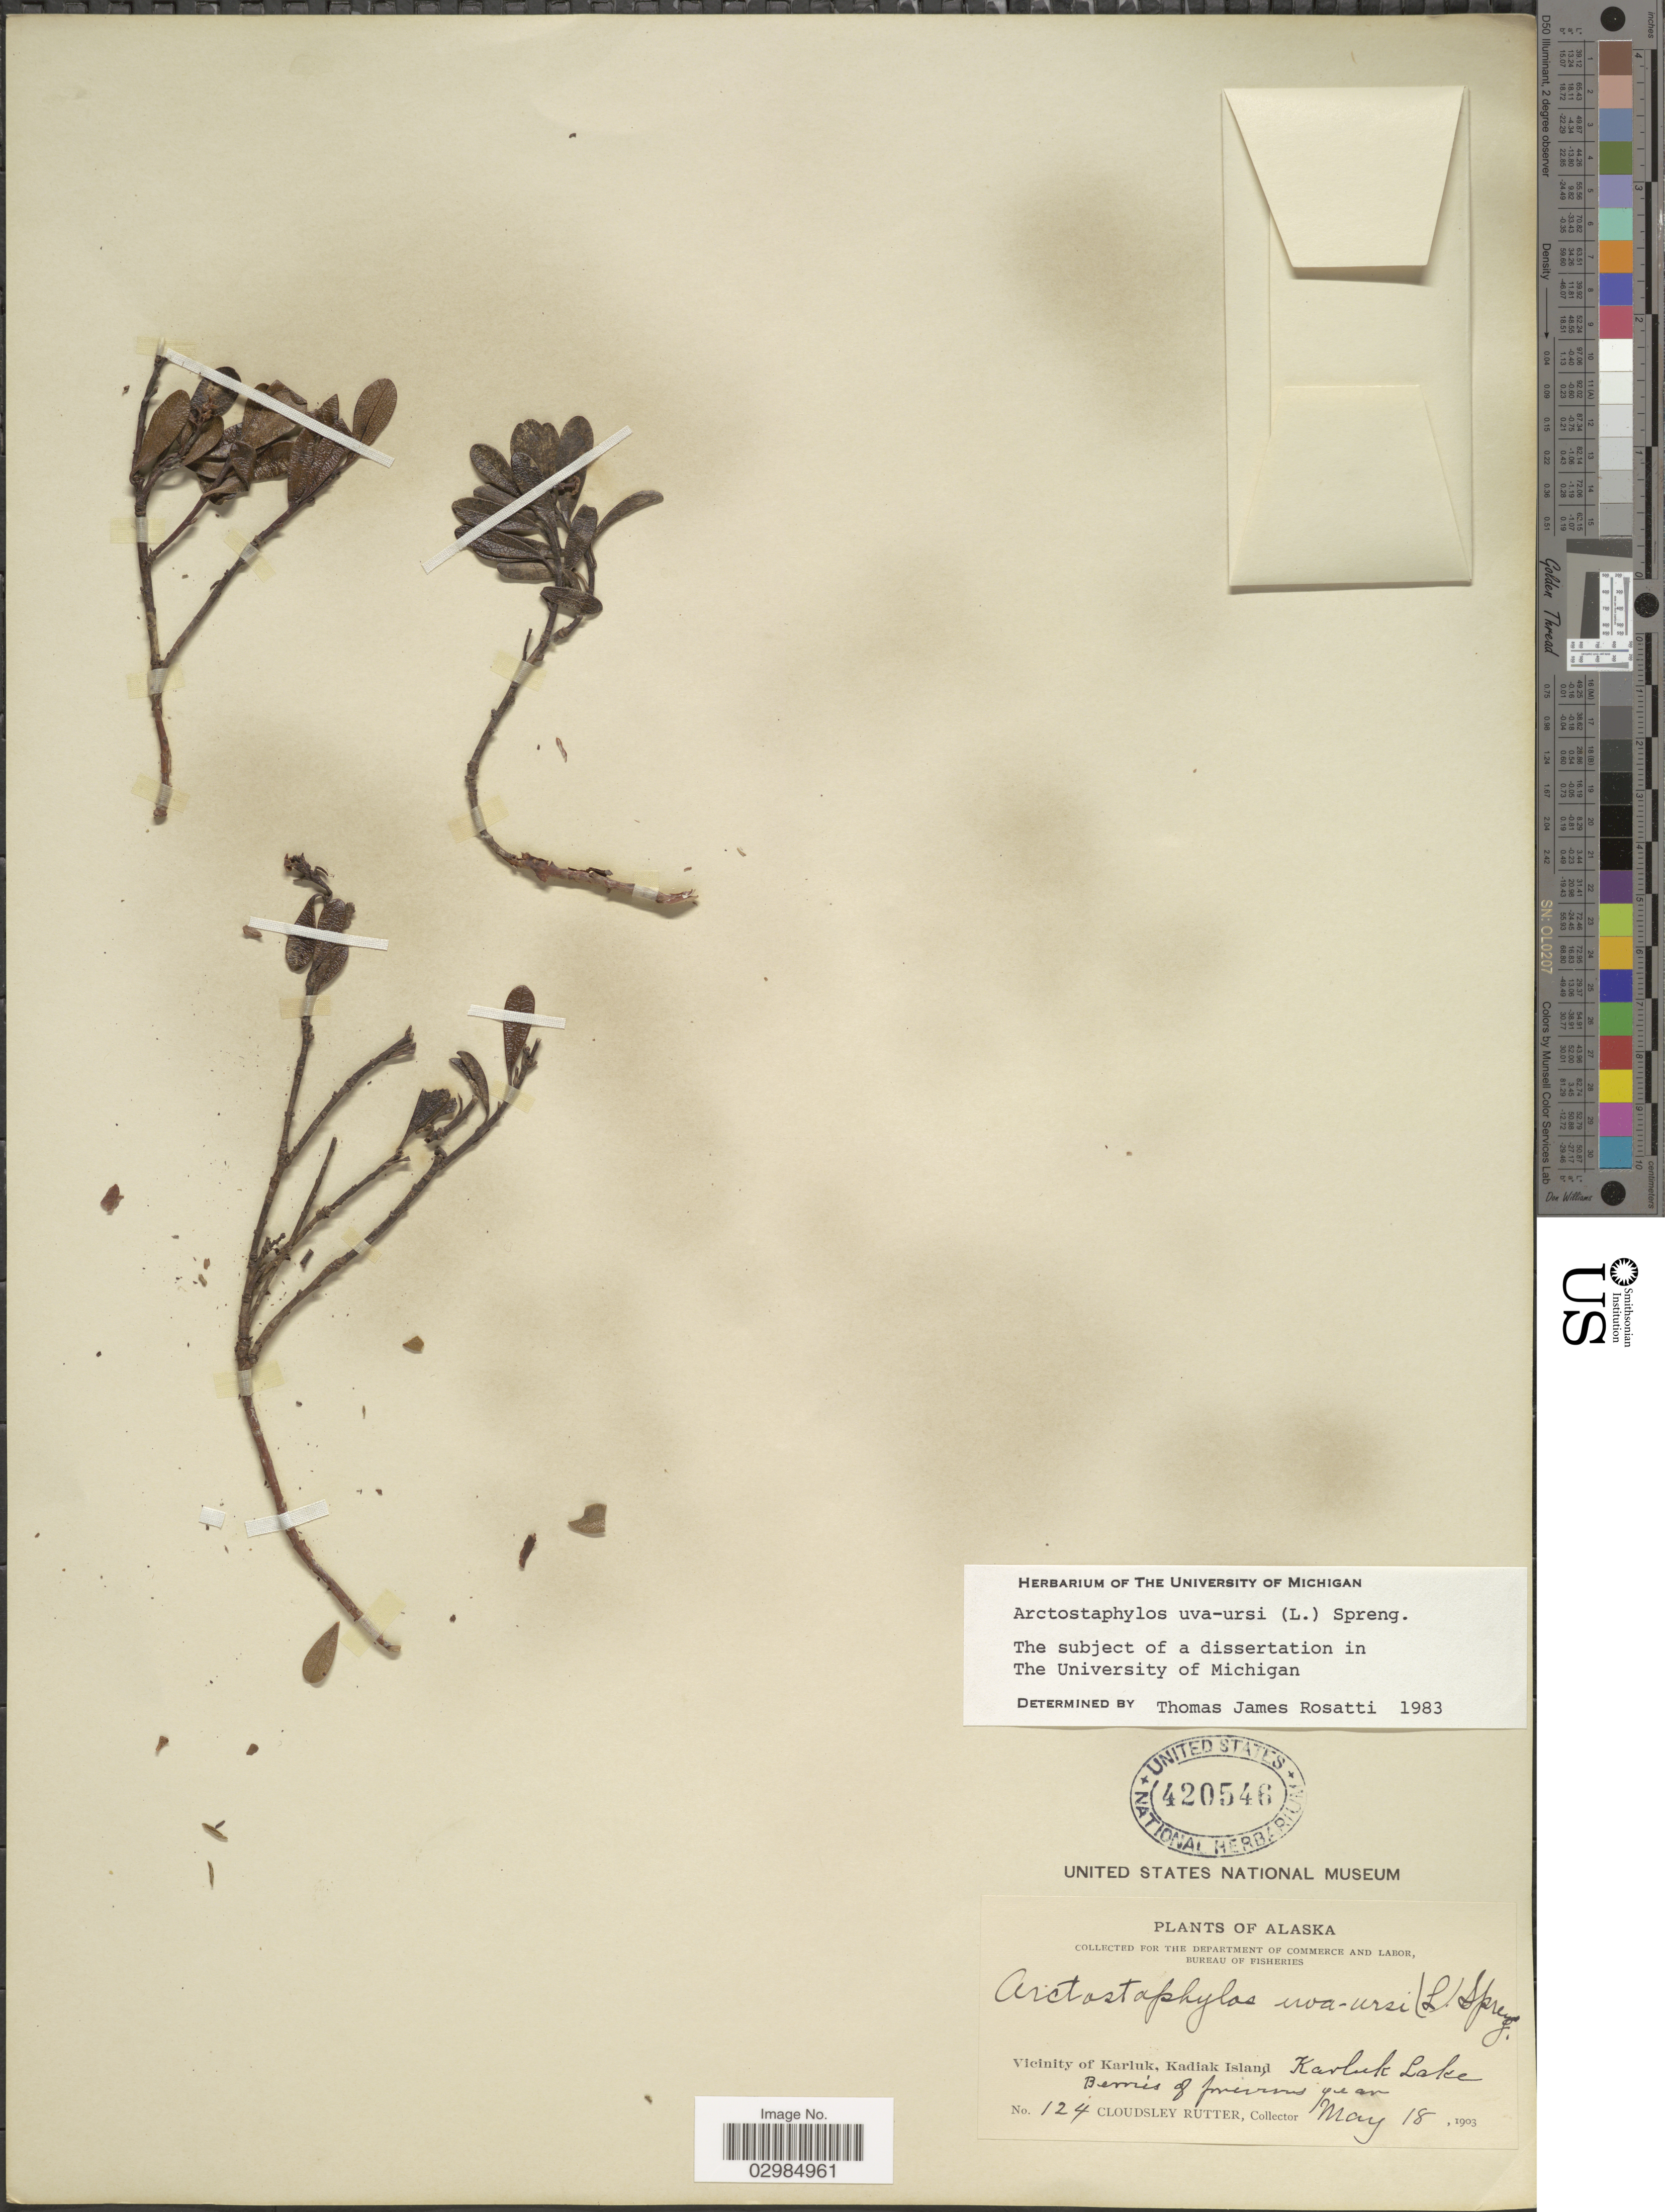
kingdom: Plantae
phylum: Tracheophyta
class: Magnoliopsida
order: Ericales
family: Ericaceae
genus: Arctostaphylos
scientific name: Arctostaphylos uva-ursi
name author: (L.) Spreng.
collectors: C. Rutter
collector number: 124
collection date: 1903-05-18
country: United States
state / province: Alaska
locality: Vicinity of Karluk, Kadiak Island, Karluk Lake Berris of previous year.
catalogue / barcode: US 420546